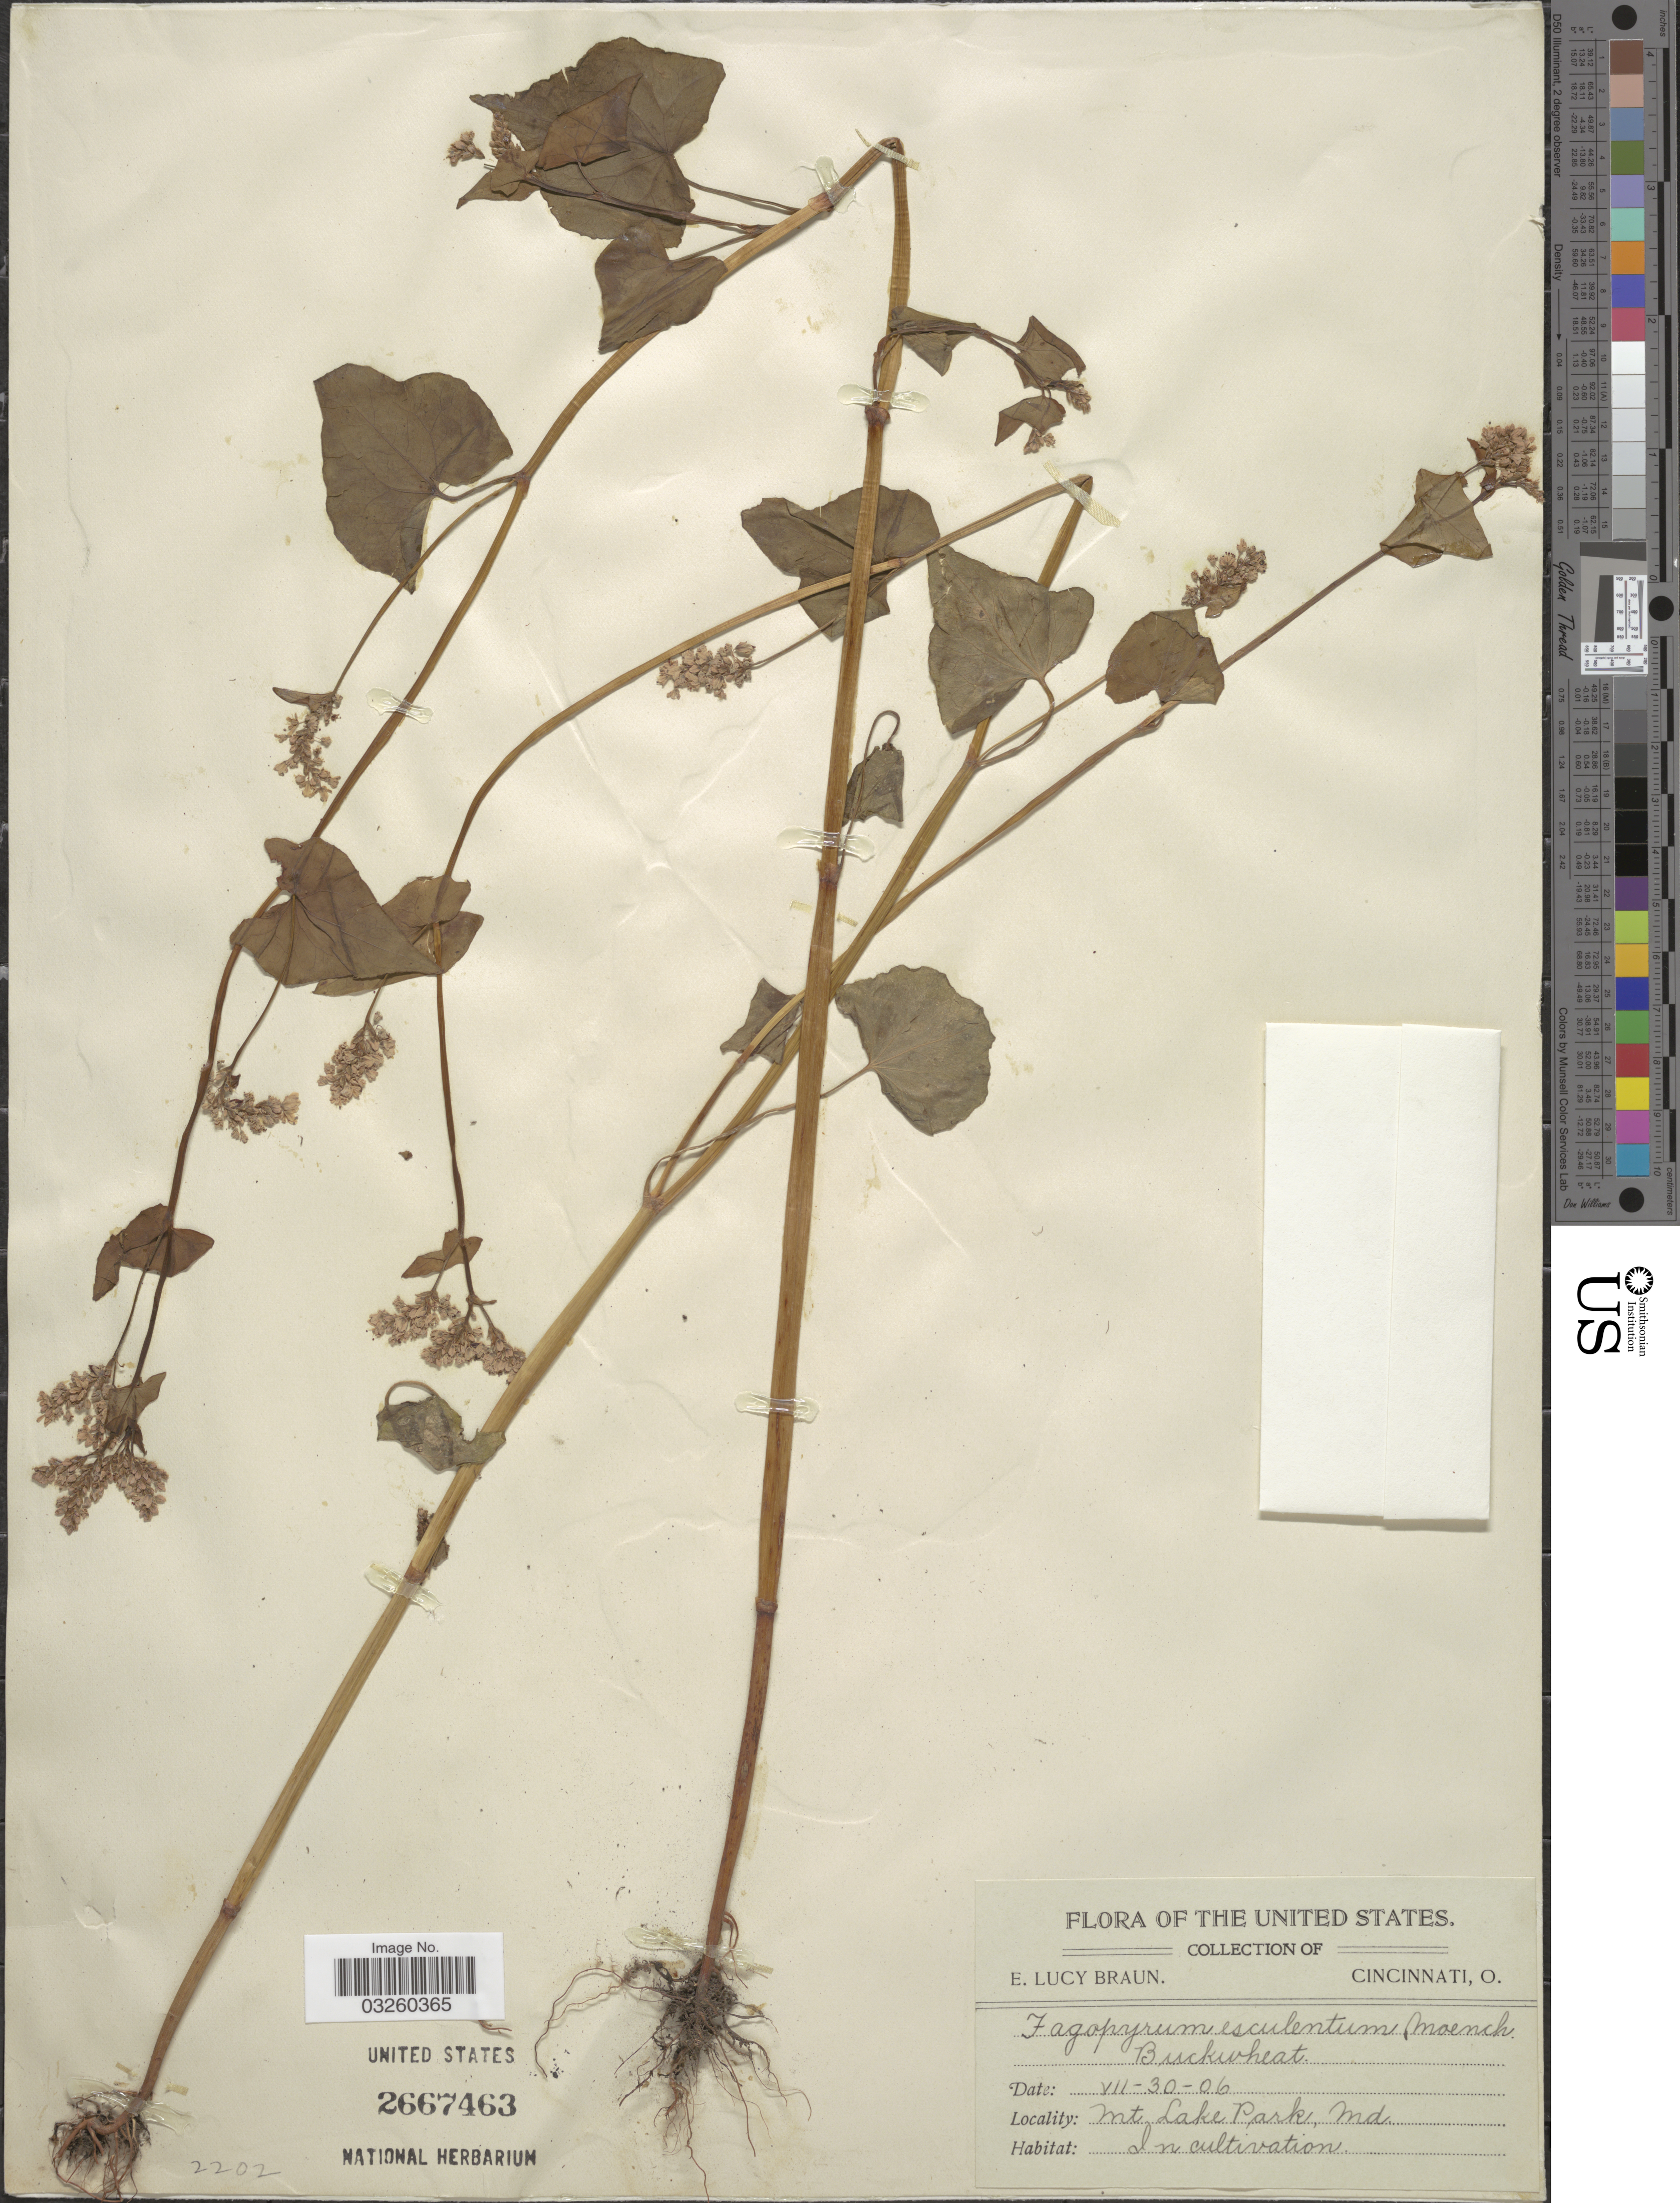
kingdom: Plantae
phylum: Tracheophyta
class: Magnoliopsida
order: Caryophyllales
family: Polygonaceae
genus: Fagopyrum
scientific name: Fagopyrum esculentum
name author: Moench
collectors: E. L. Braun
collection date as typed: Transcribed d/m/y: 30/7/6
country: United States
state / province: Maryland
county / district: Garrett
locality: Mt. Lake Park.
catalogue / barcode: US 2667463